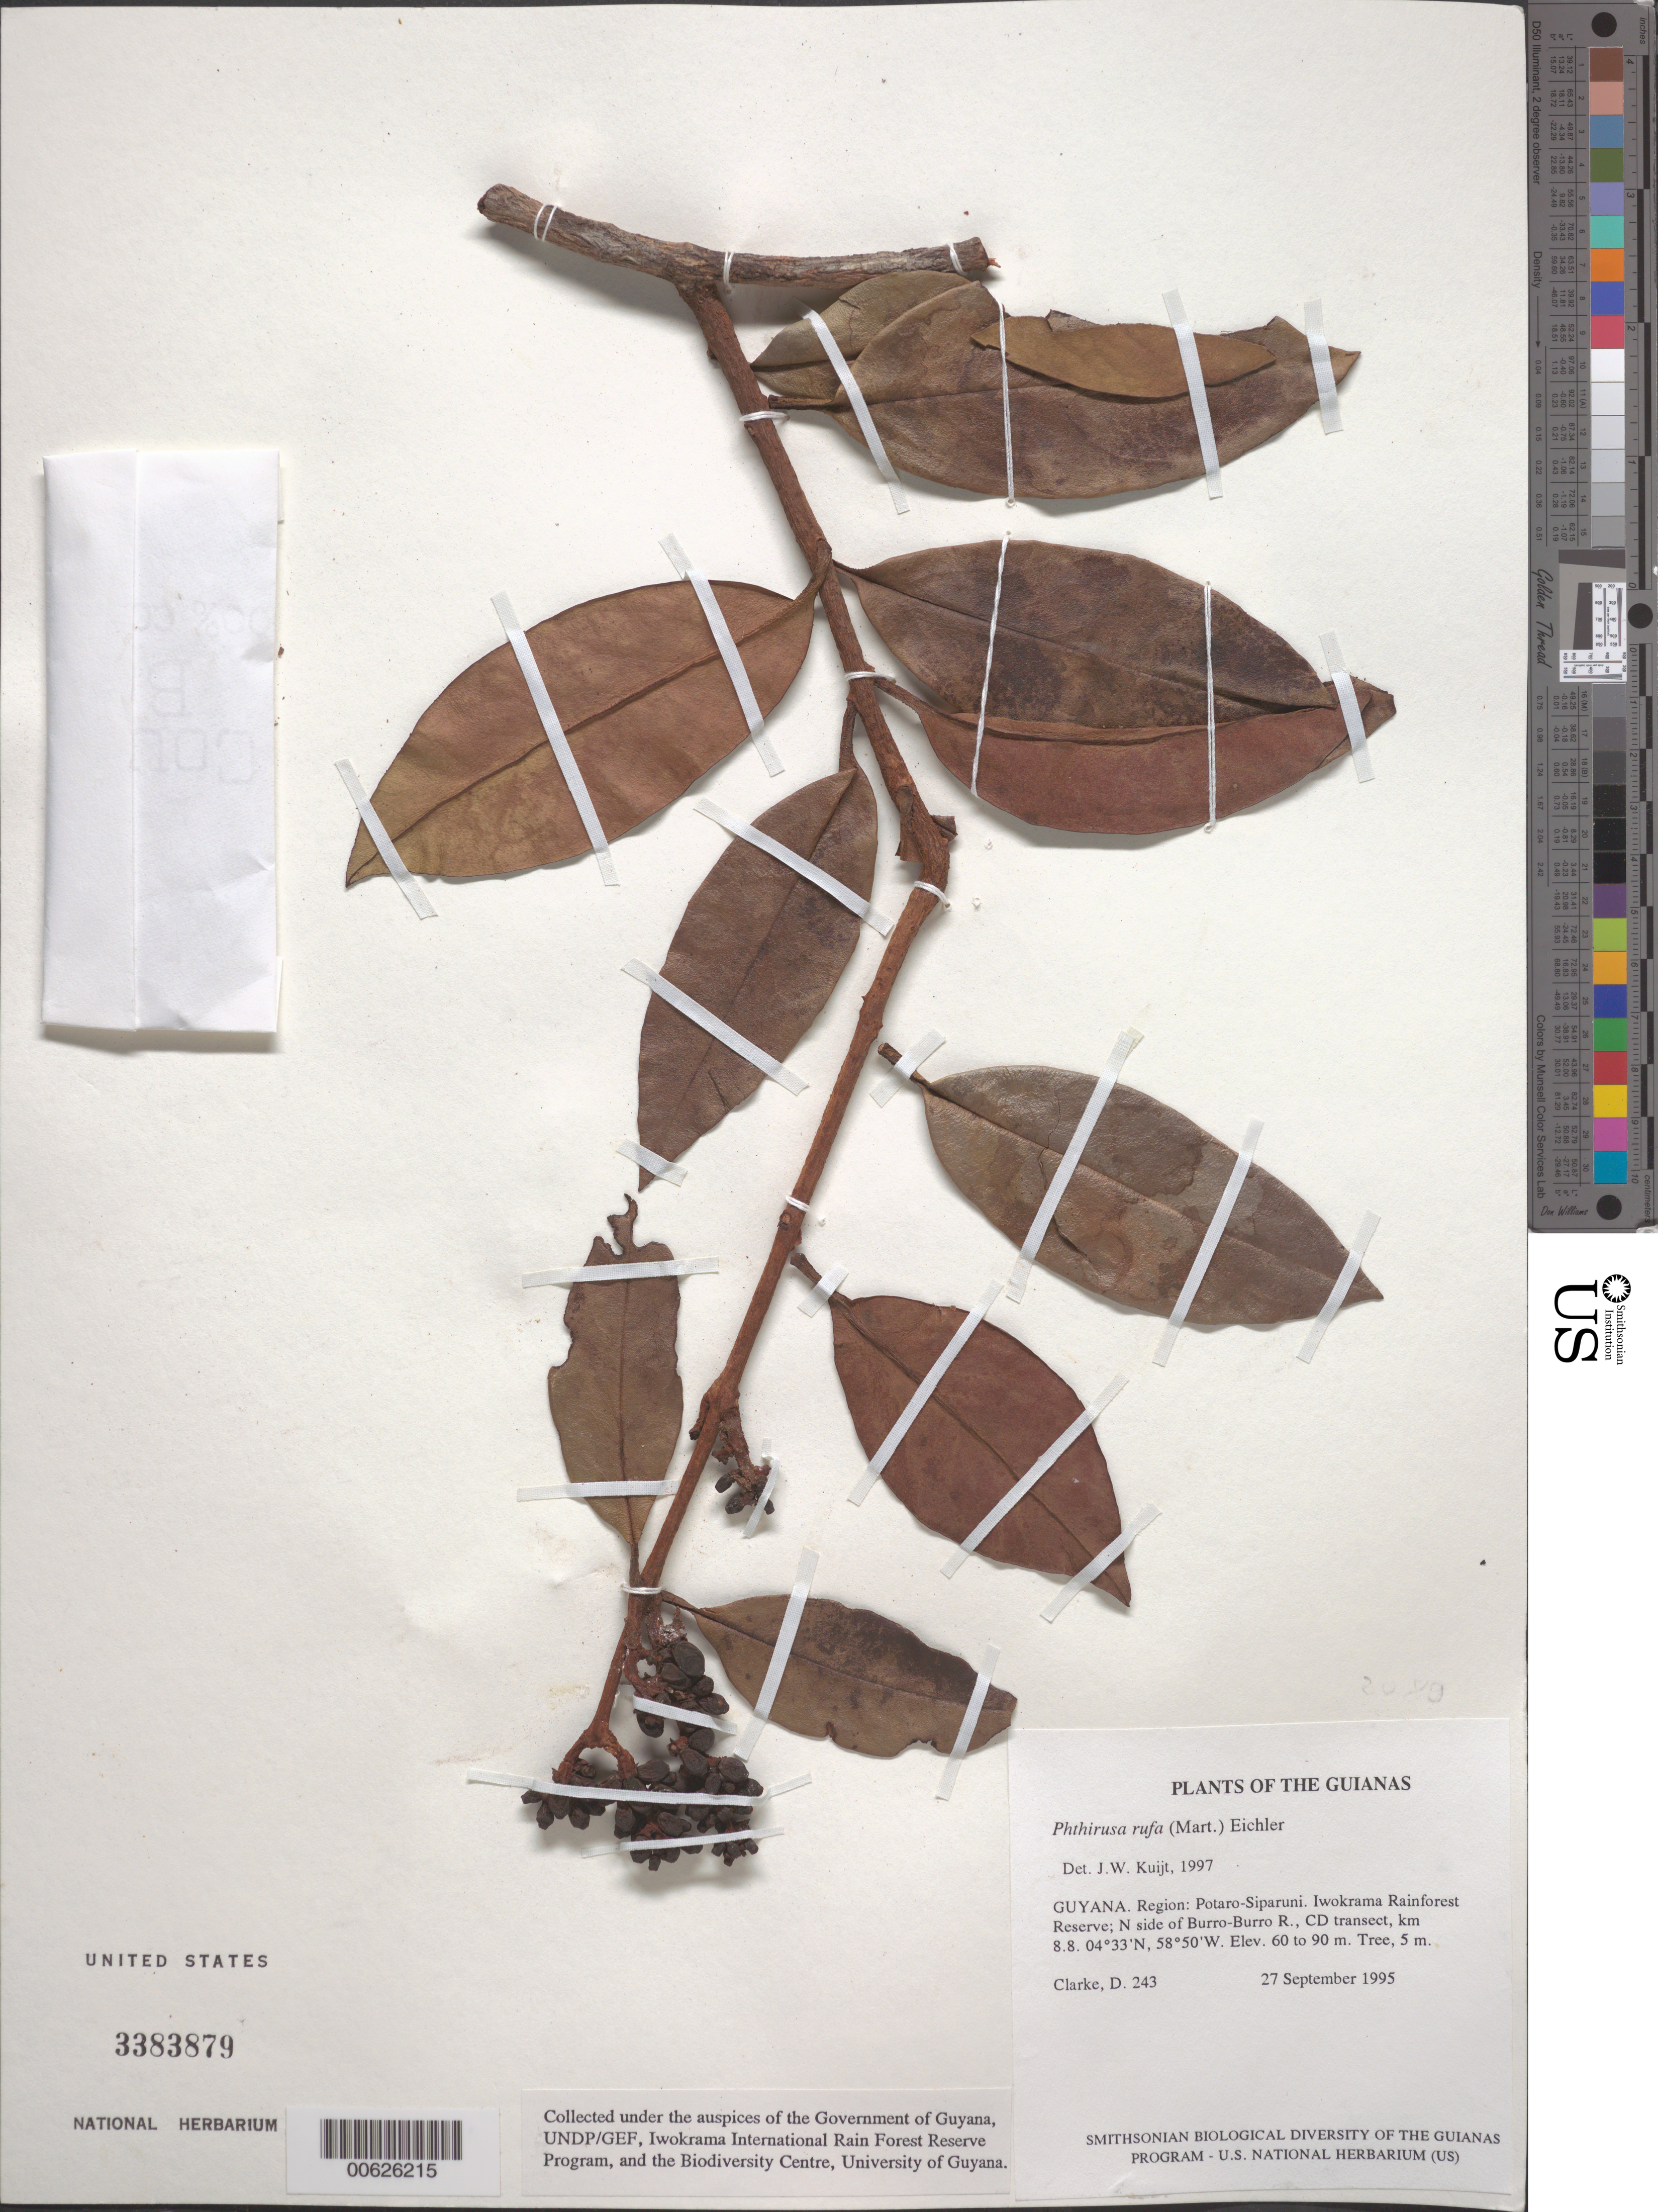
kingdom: Plantae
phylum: Tracheophyta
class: Magnoliopsida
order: Santalales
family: Loranthaceae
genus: Phthirusa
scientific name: Phthirusa rufa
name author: (Mart.) Eichler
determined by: Kuijt, Job, (CANADA)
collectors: H. D. Clarke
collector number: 243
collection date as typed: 27 September 1995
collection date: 1995-09-27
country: Guyana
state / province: Potaro-Siparuni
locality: Iwokrama Rainforest Reserve; N side of Burro-Burro R., CD transect, km 8.8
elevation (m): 60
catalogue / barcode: US 3383879